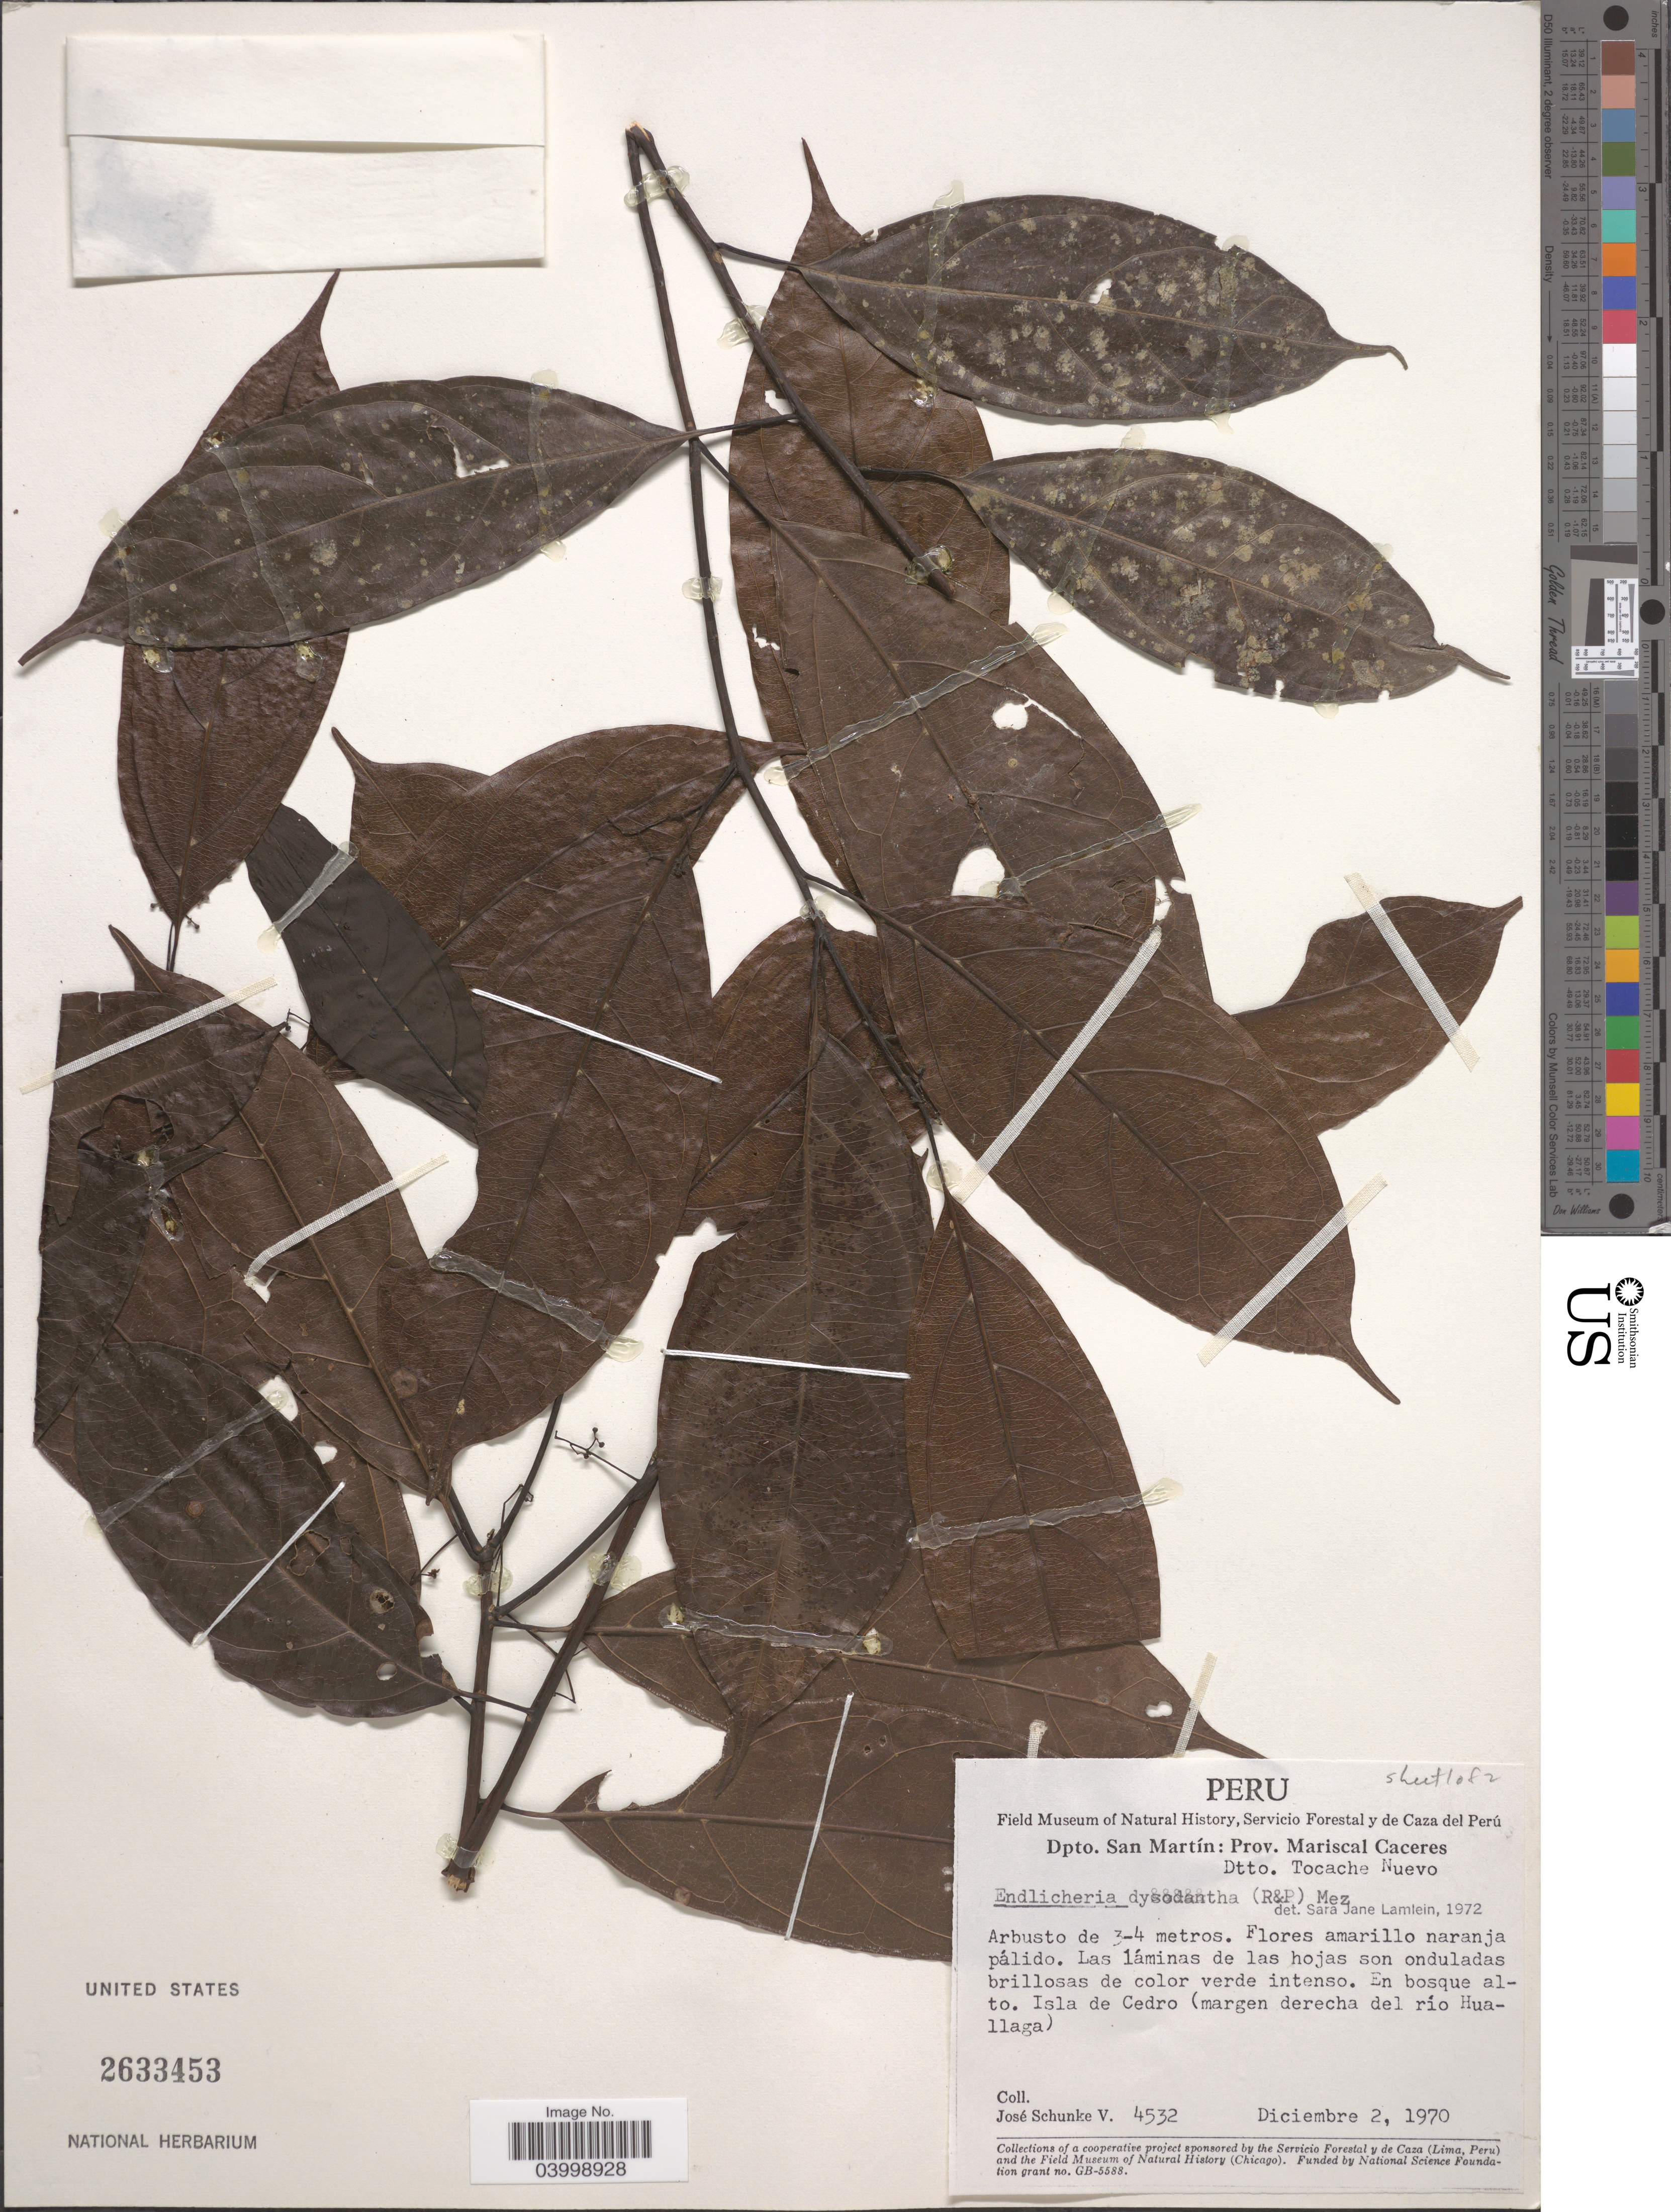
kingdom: Plantae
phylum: Tracheophyta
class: Magnoliopsida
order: Laurales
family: Lauraceae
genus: Endlicheria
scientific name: Endlicheria dysodantha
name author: Mez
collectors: J. Schunke Vigo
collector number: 4532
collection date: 1970-12-02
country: Peru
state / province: San Martín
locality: Dpto. San Martín: Prov. Mariscal Caceres. Dtto. Tocache Nuevo. En bosque alto. Isla de Cedro (margen derecha del río Huallaga).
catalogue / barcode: US 2633453